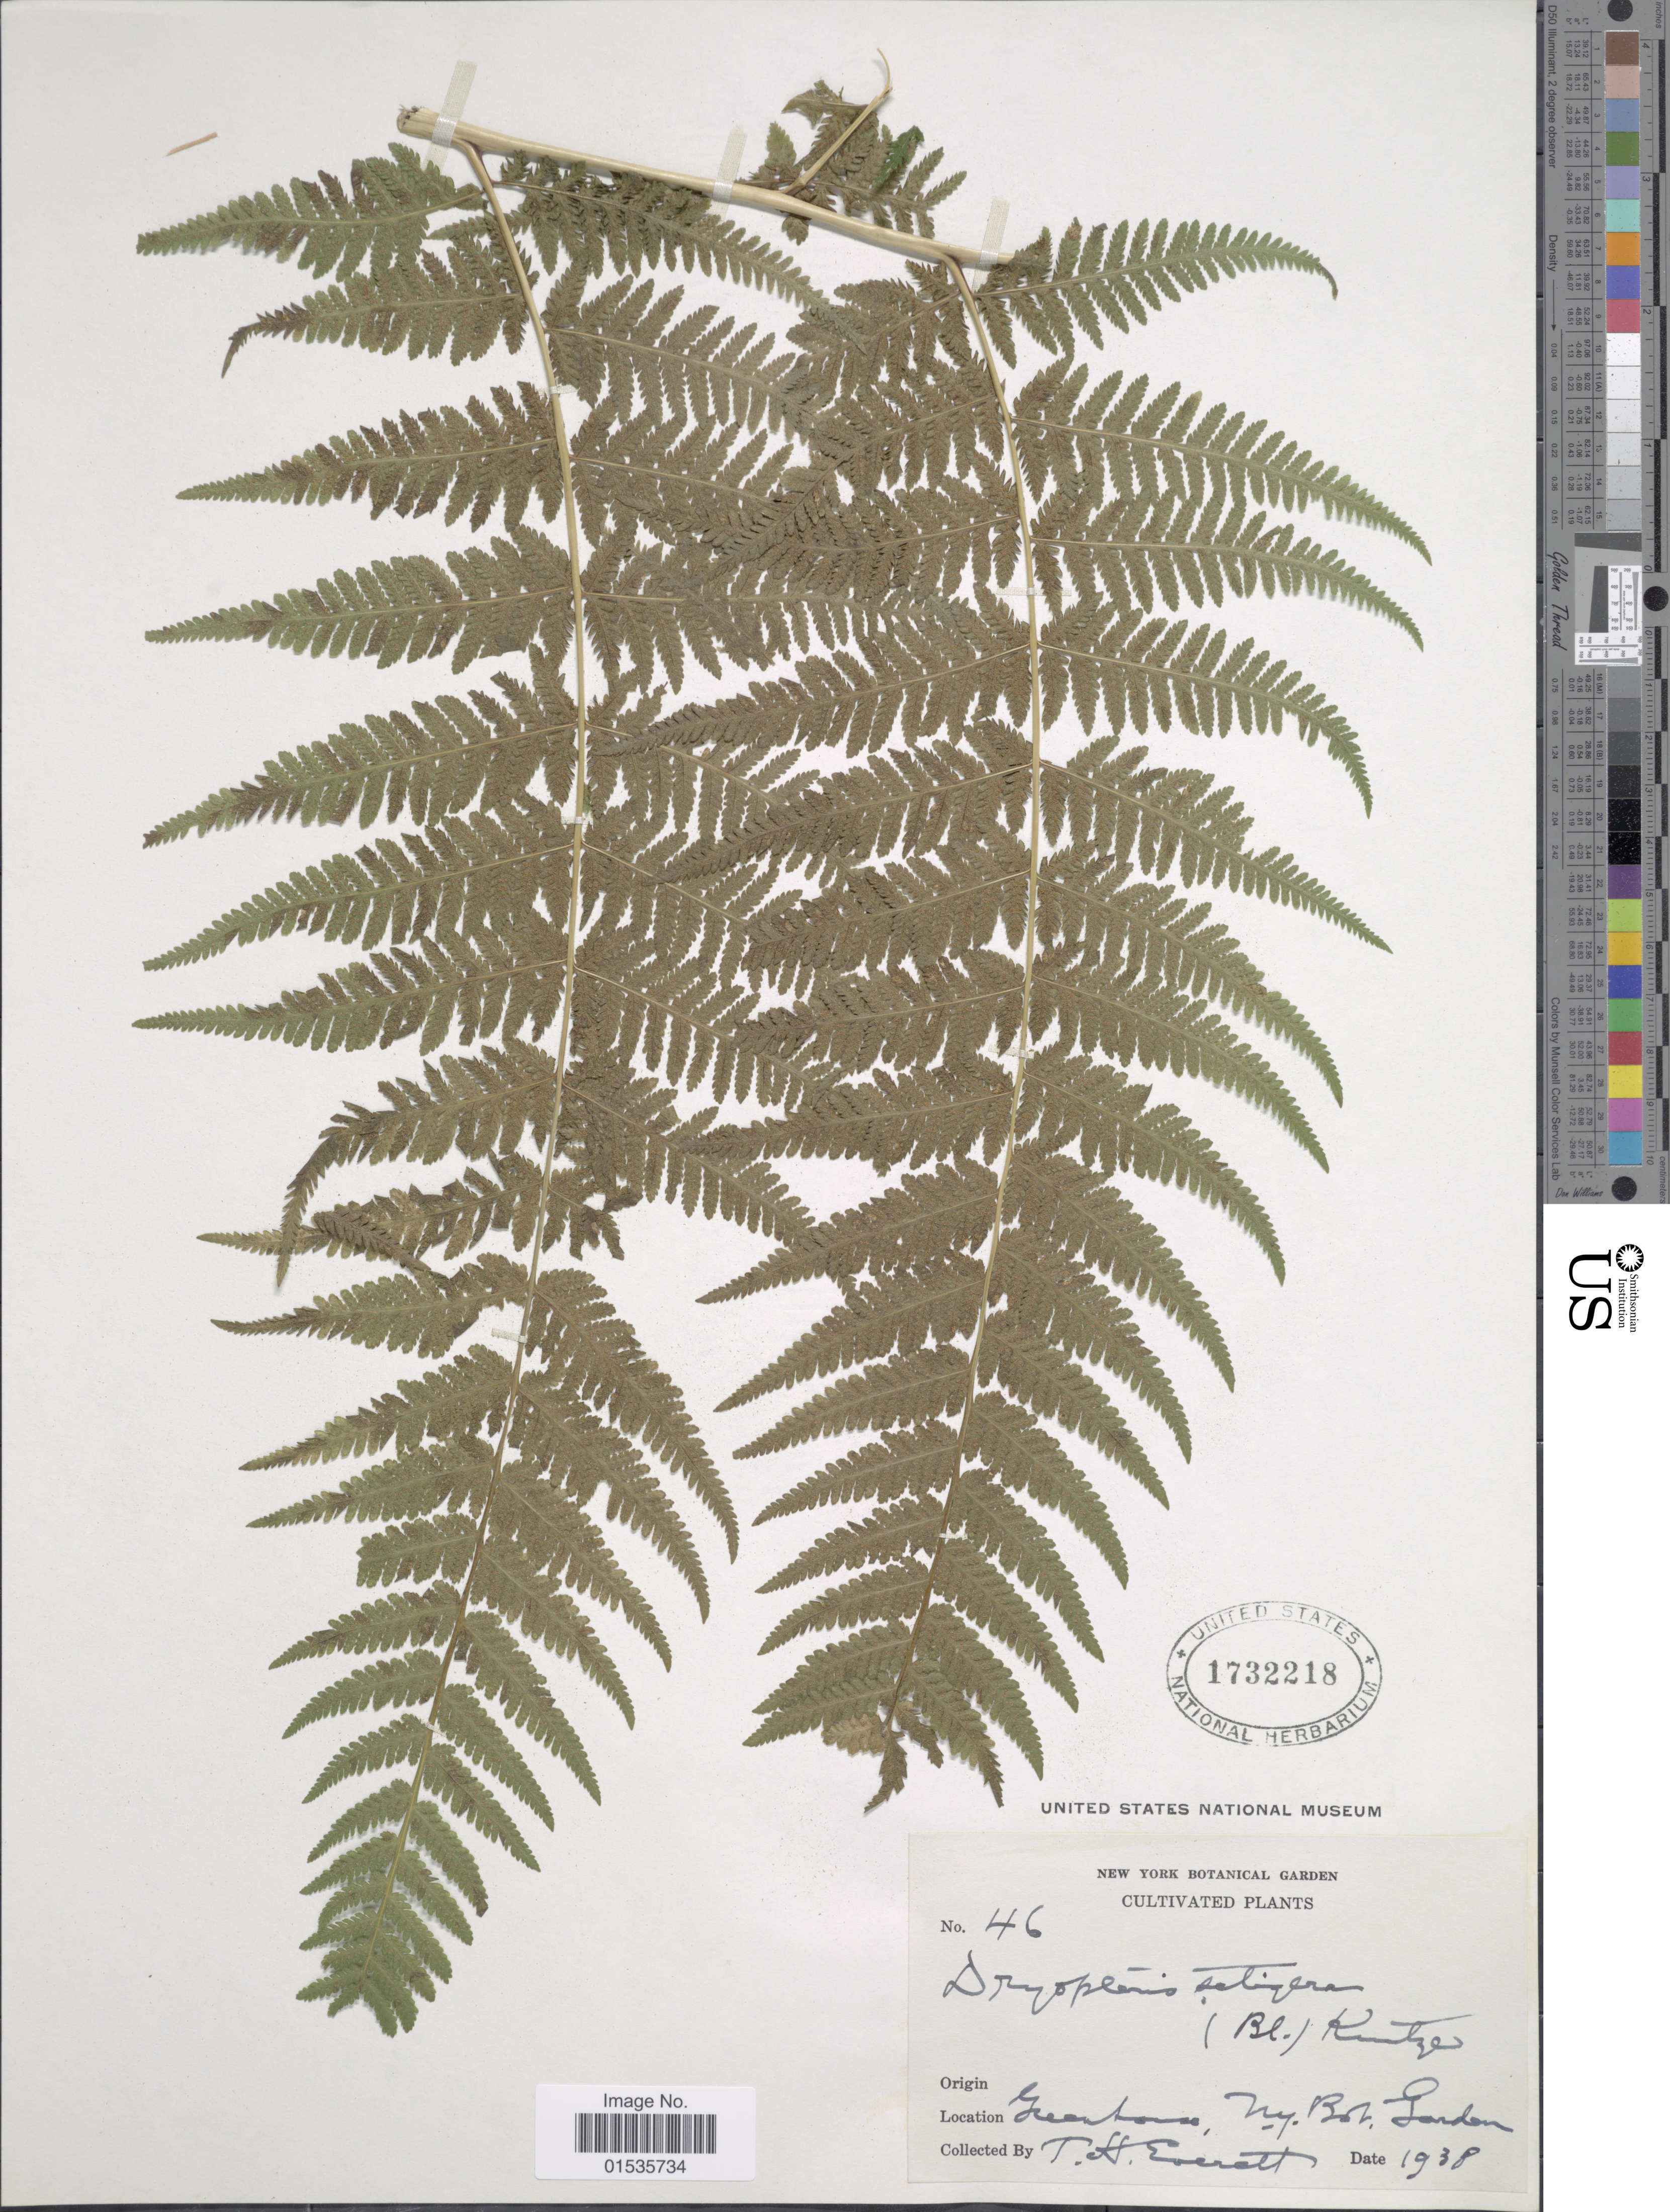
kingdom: Plantae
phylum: Tracheophyta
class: Polypodiopsida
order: Polypodiales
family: Thelypteridaceae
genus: Macrothelypteris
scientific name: Macrothelypteris torresiana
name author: (Gaudich.) Ching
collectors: T. Everett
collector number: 46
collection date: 1938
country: United States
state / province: New York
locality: Greenhouse, NY. Bot. Garden.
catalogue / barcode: US 1732218